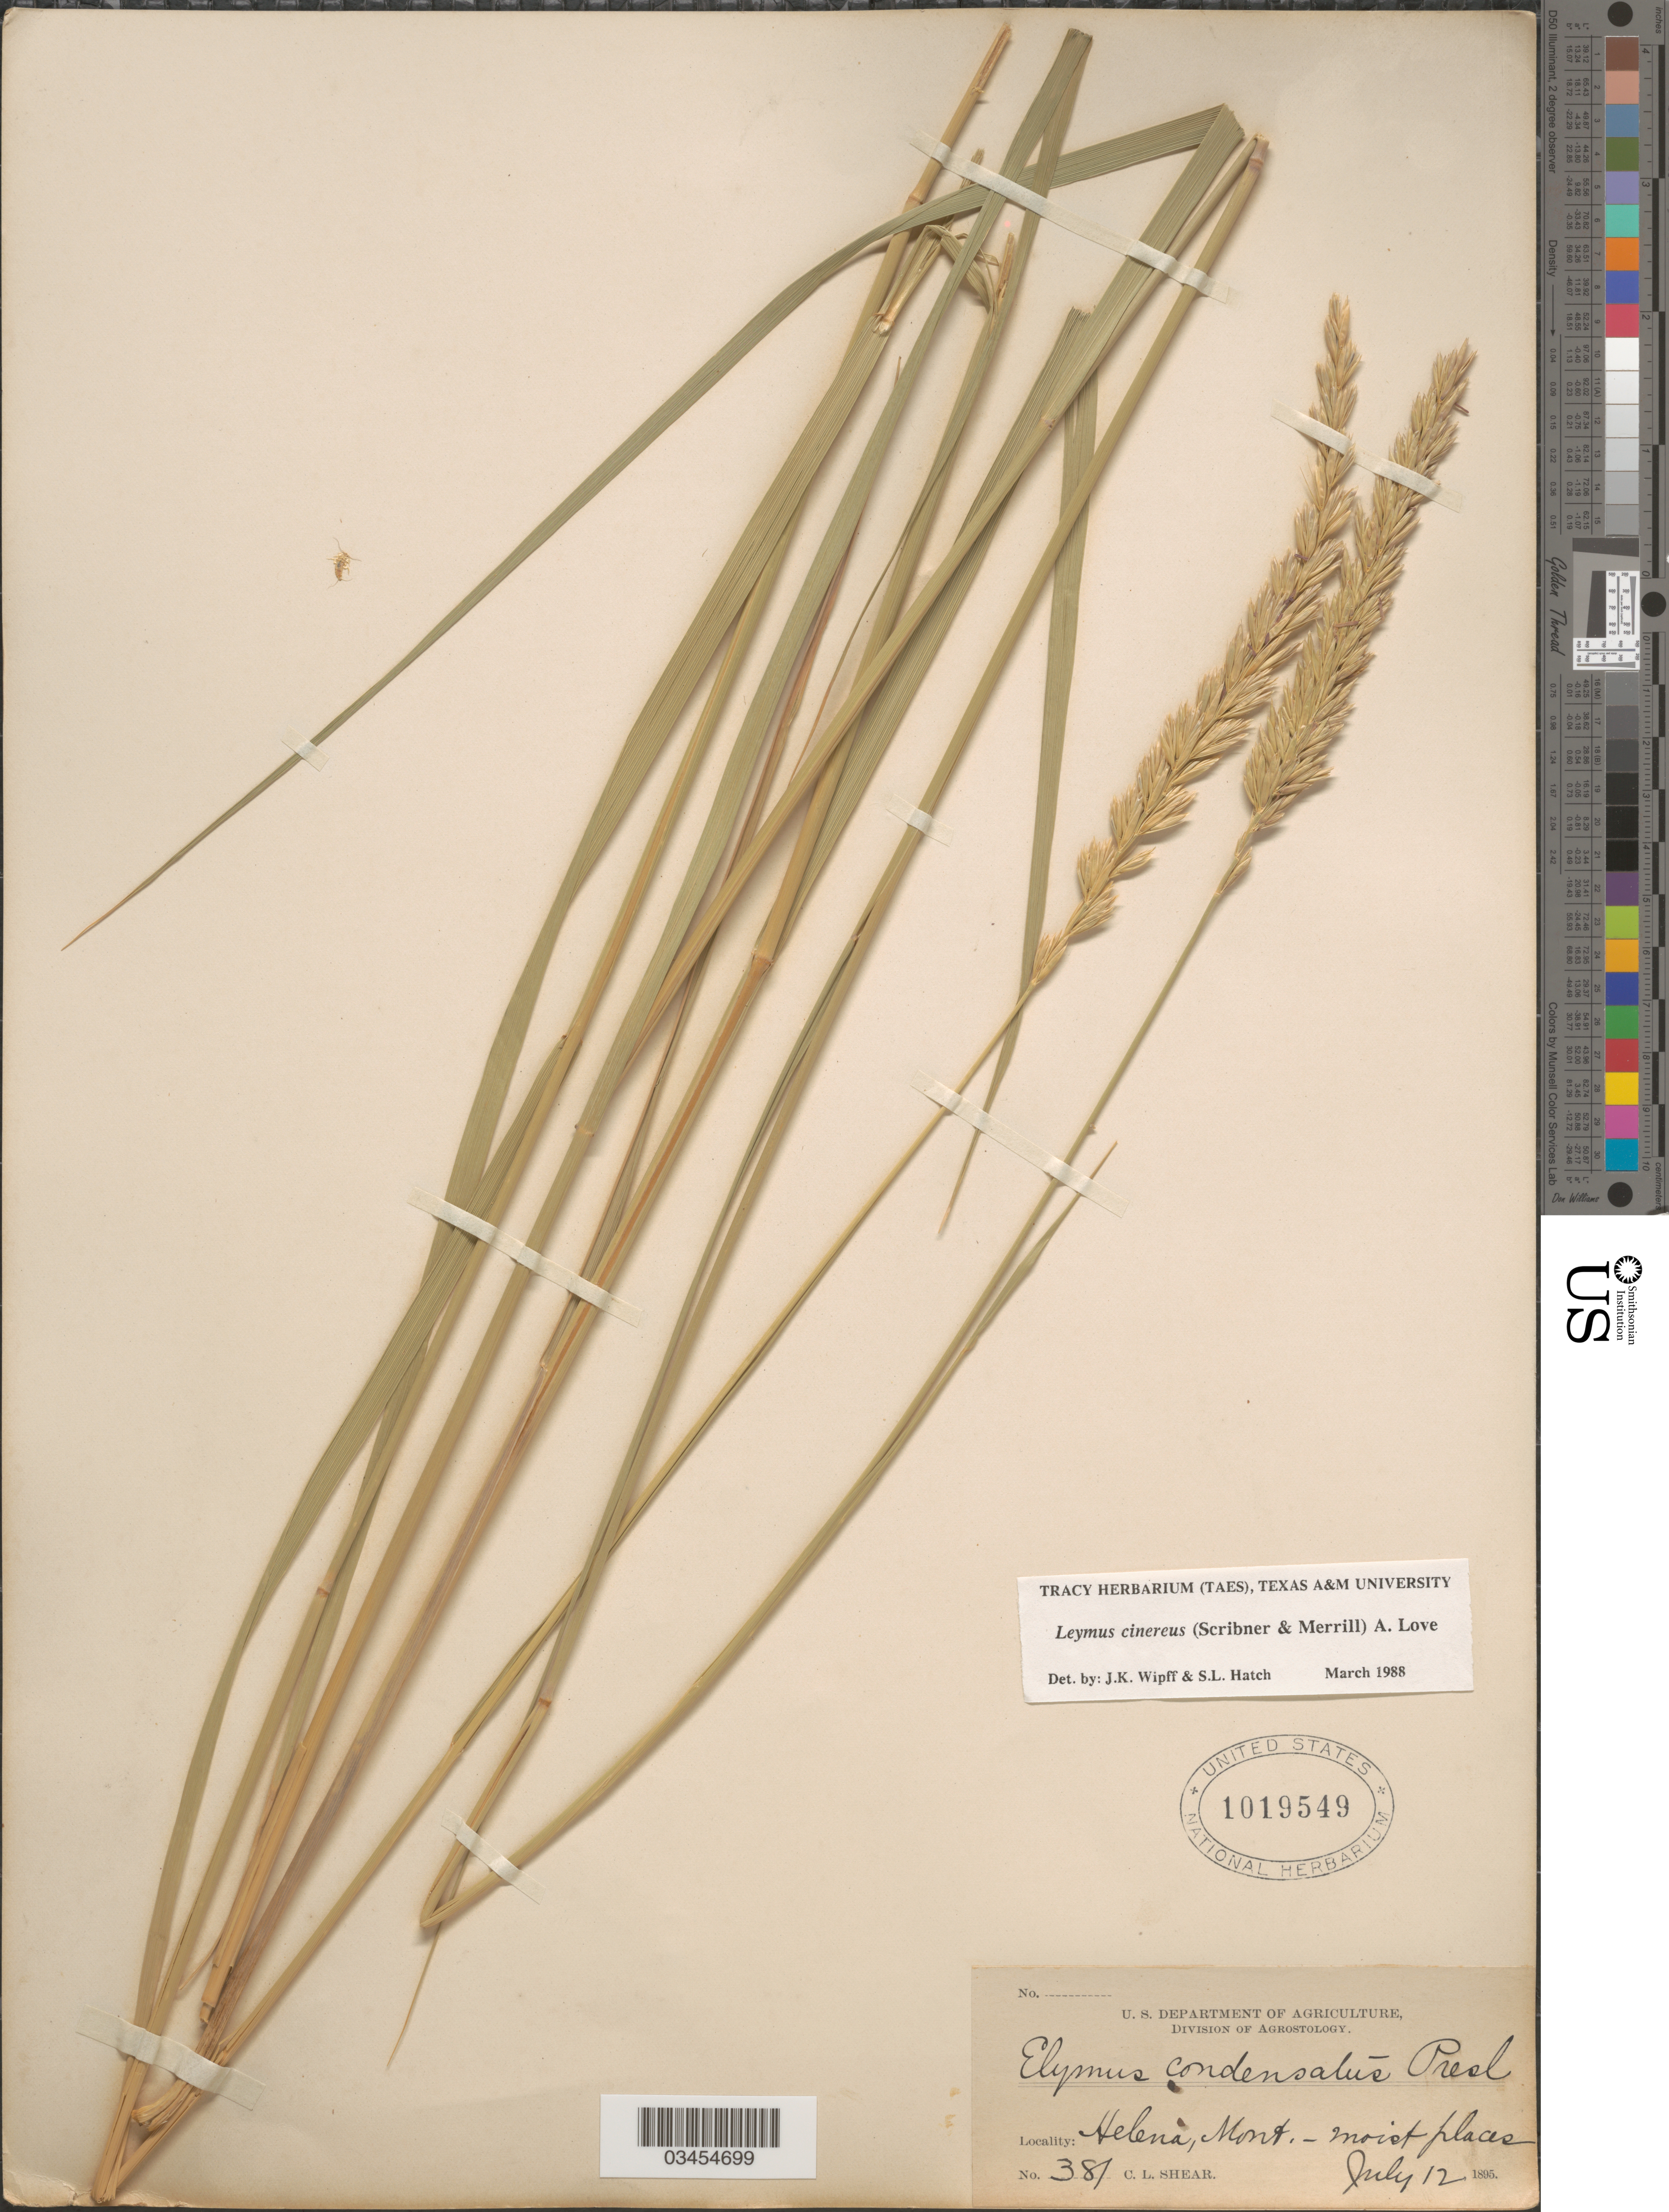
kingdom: Plantae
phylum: Tracheophyta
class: Liliopsida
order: Poales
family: Poaceae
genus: Leymus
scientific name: Leymus cinereus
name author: (Scribn. & Merr.) Á. Löve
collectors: C. L. Shear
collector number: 381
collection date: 1895-07-12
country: United States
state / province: Montana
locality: Helena,-moist places.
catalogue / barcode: US 1019549